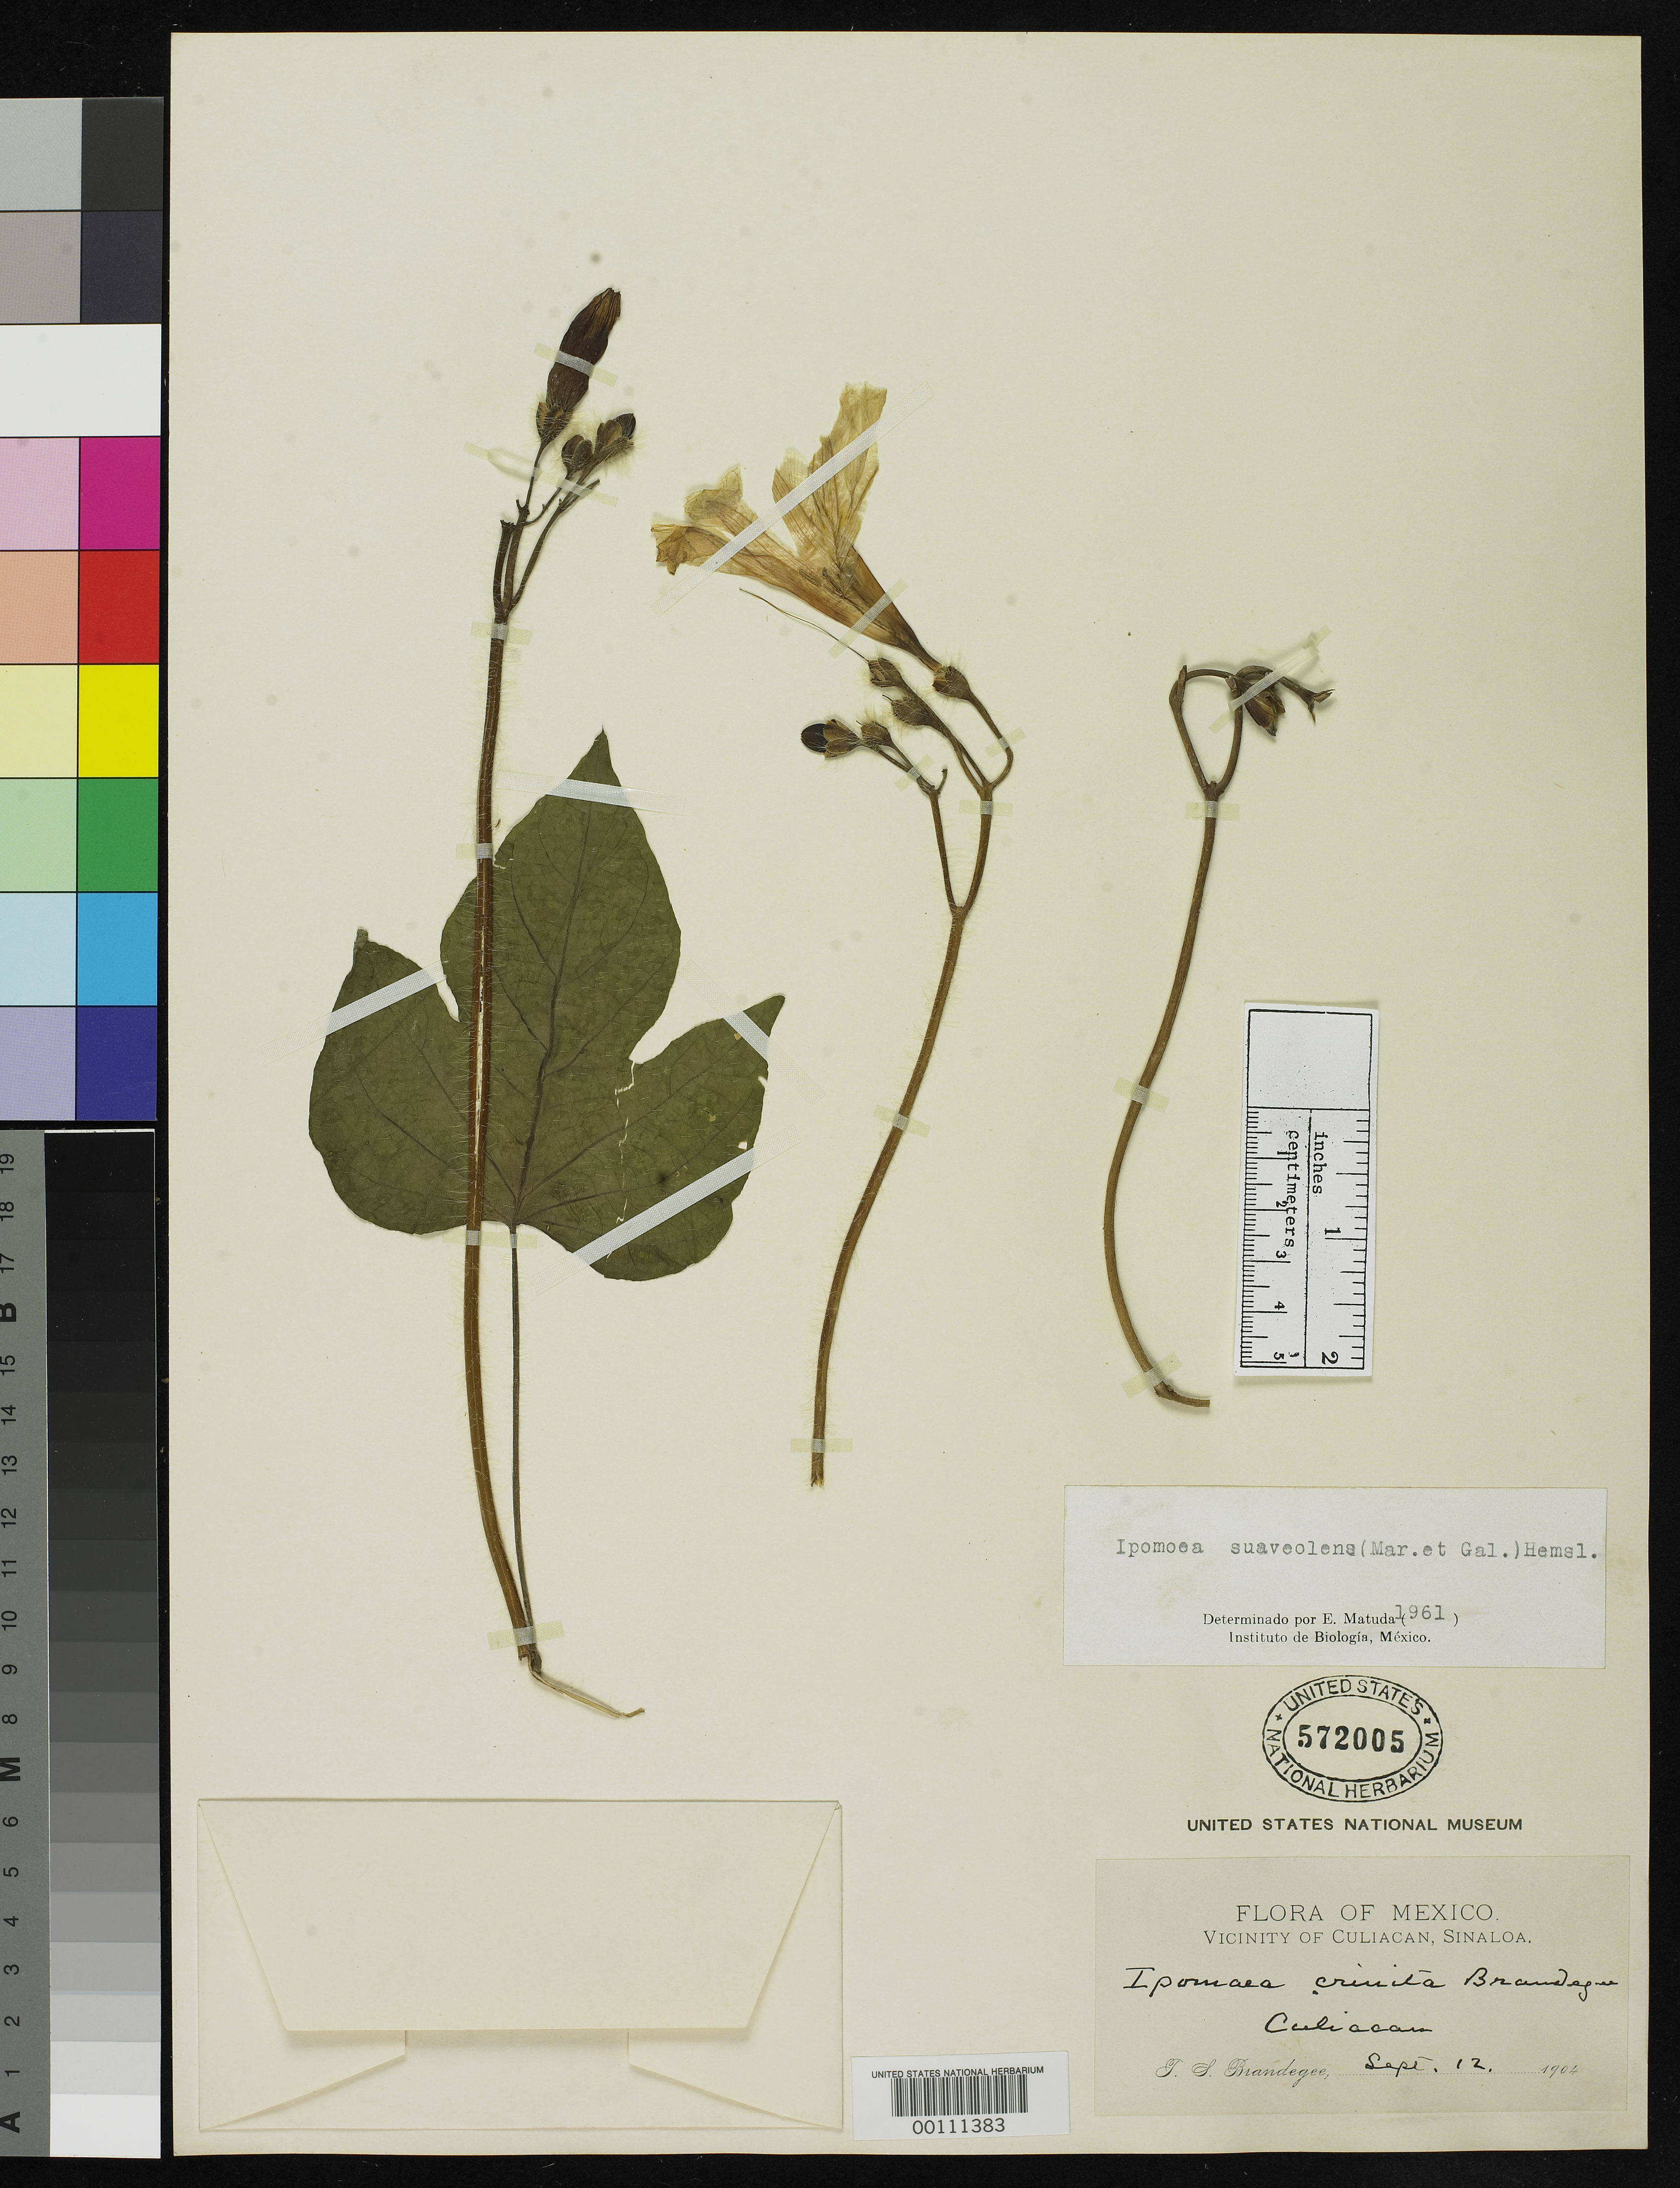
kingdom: Plantae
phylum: Tracheophyta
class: Magnoliopsida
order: Solanales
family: Convolvulaceae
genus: Ipomoea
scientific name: Ipomoea crinita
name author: Brandegee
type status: Isotype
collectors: T. S. Brandegee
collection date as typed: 12 Sep 1904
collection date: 1904-09-12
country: Mexico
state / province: Sinaloa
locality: Culiacan.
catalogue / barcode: US 572005